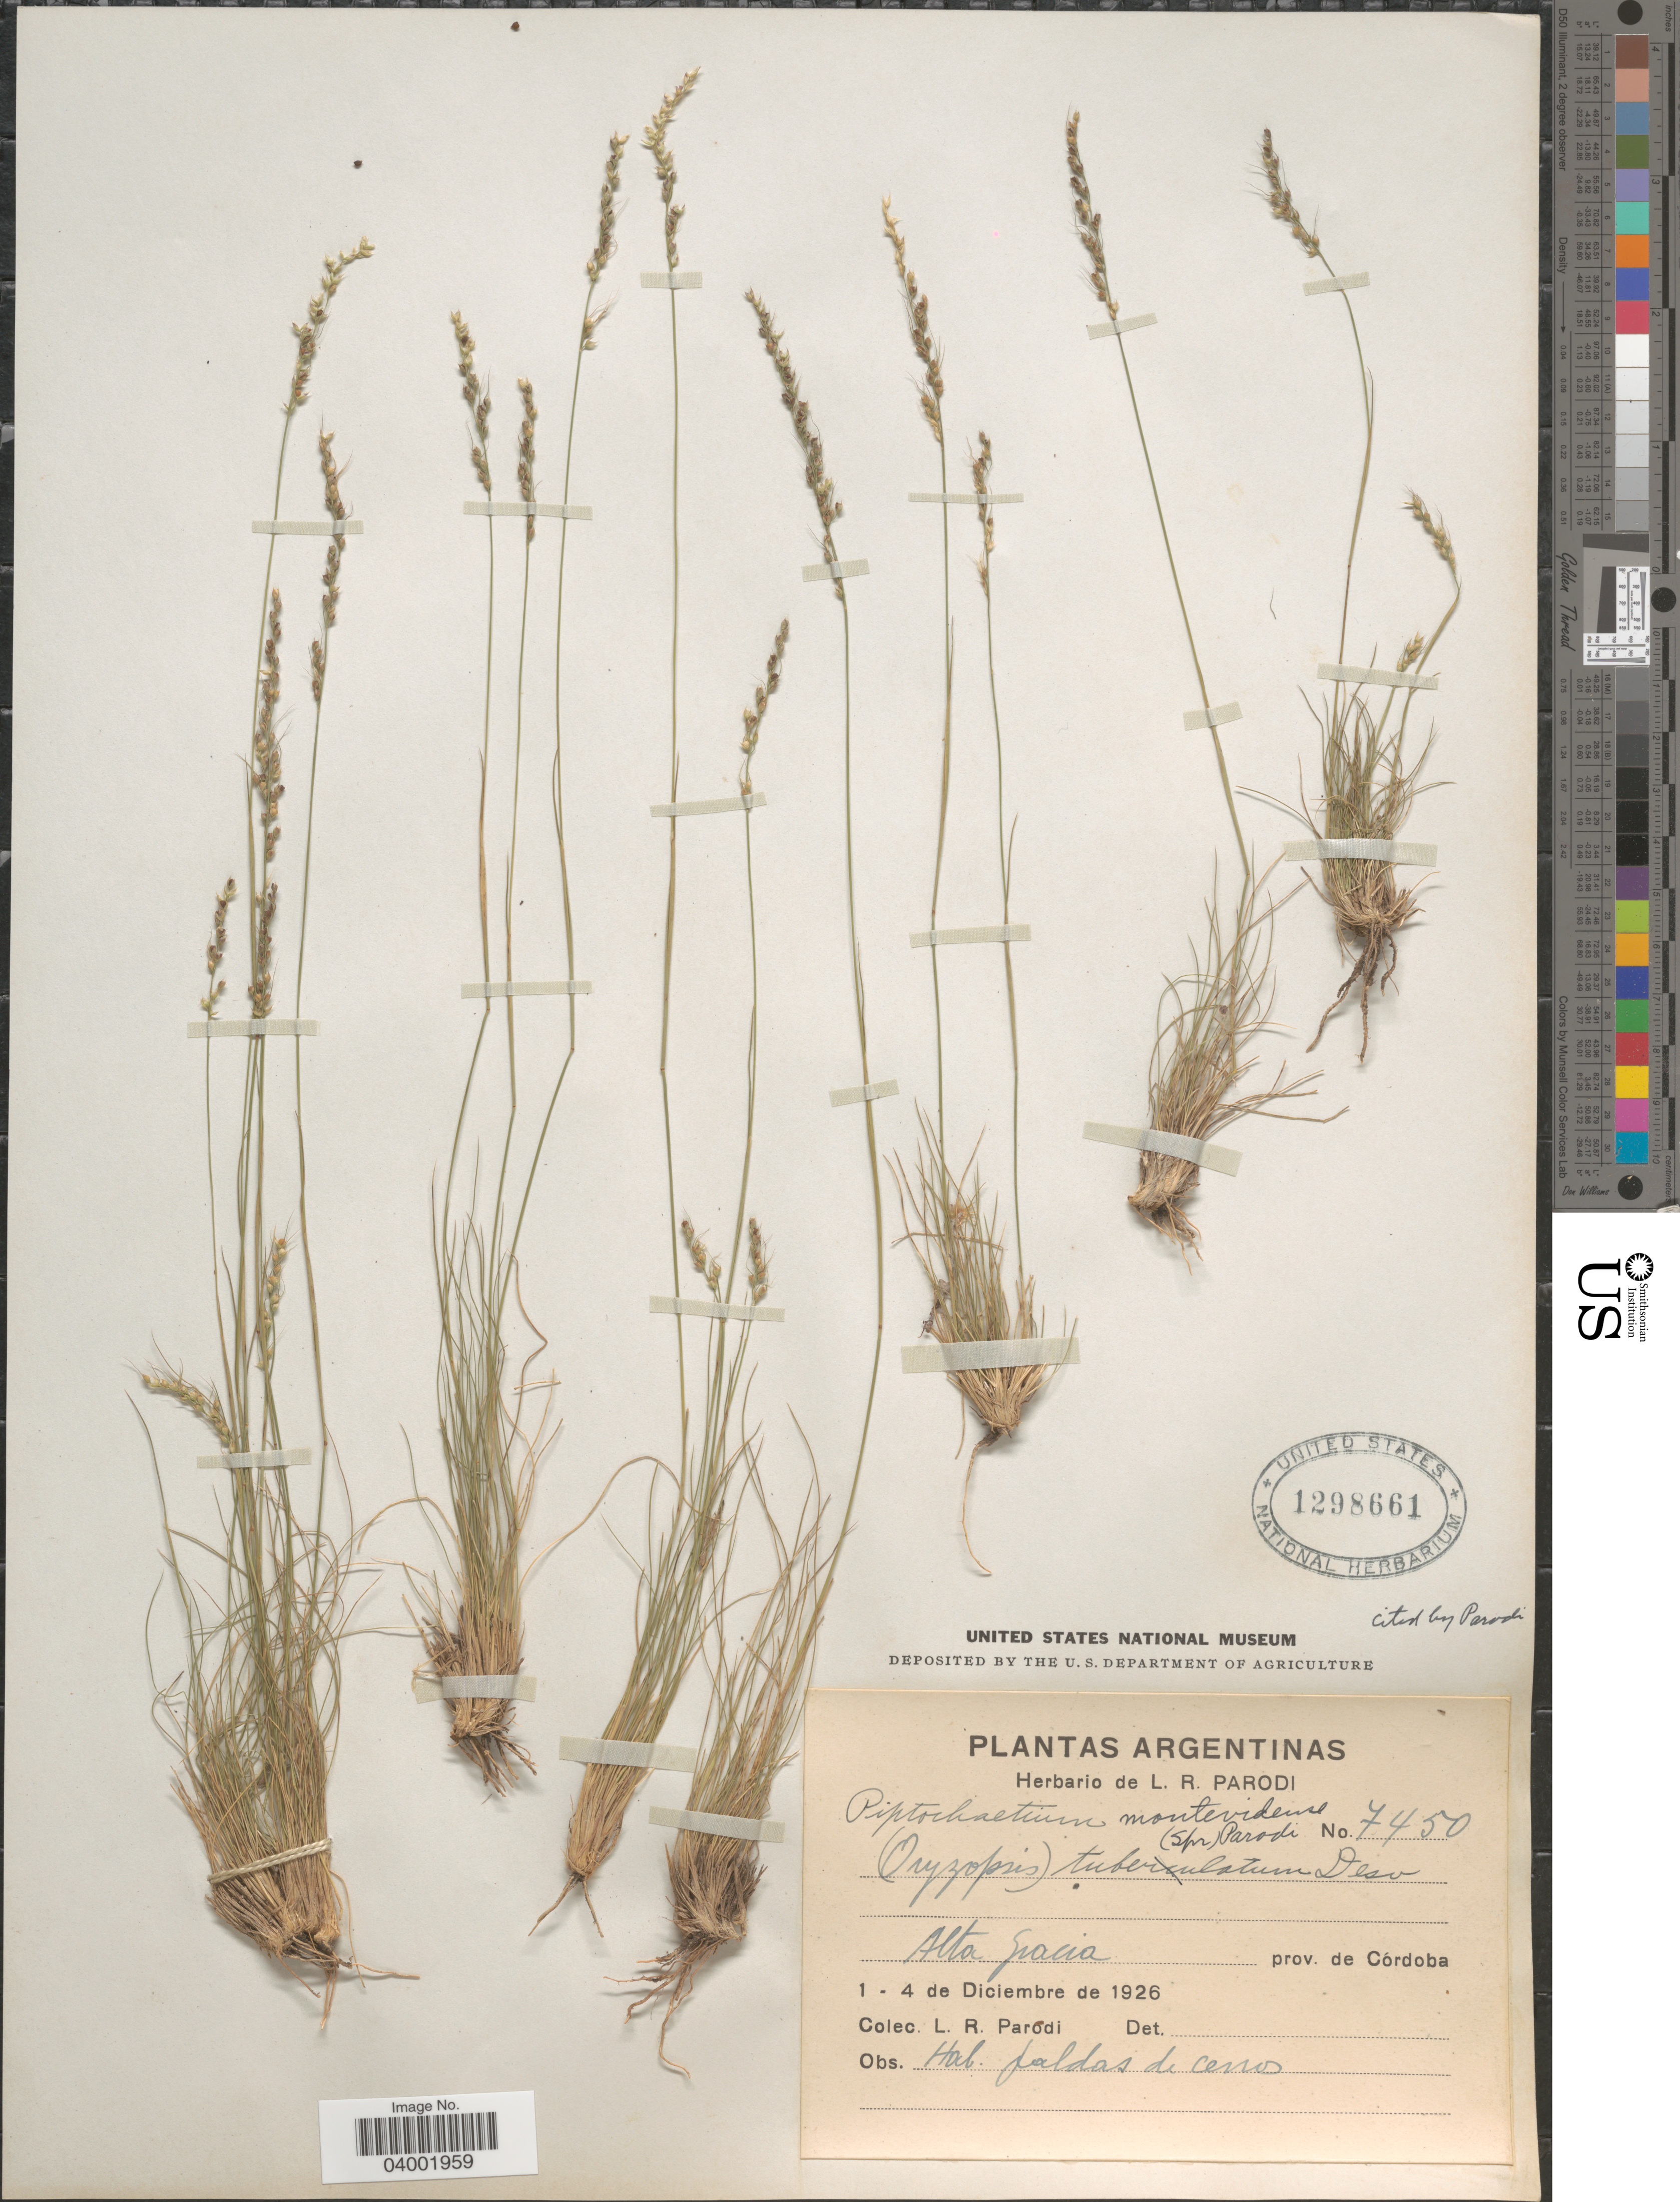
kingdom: Plantae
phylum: Tracheophyta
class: Liliopsida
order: Poales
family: Poaceae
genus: Piptochaetium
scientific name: Piptochaetium montevidense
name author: (Spreng.) Parodi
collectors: L. R. Parodi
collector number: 7450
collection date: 1926-12-01/1926-12-04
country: Argentina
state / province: Cordoba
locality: Alta Gracia.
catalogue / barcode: US 1298661